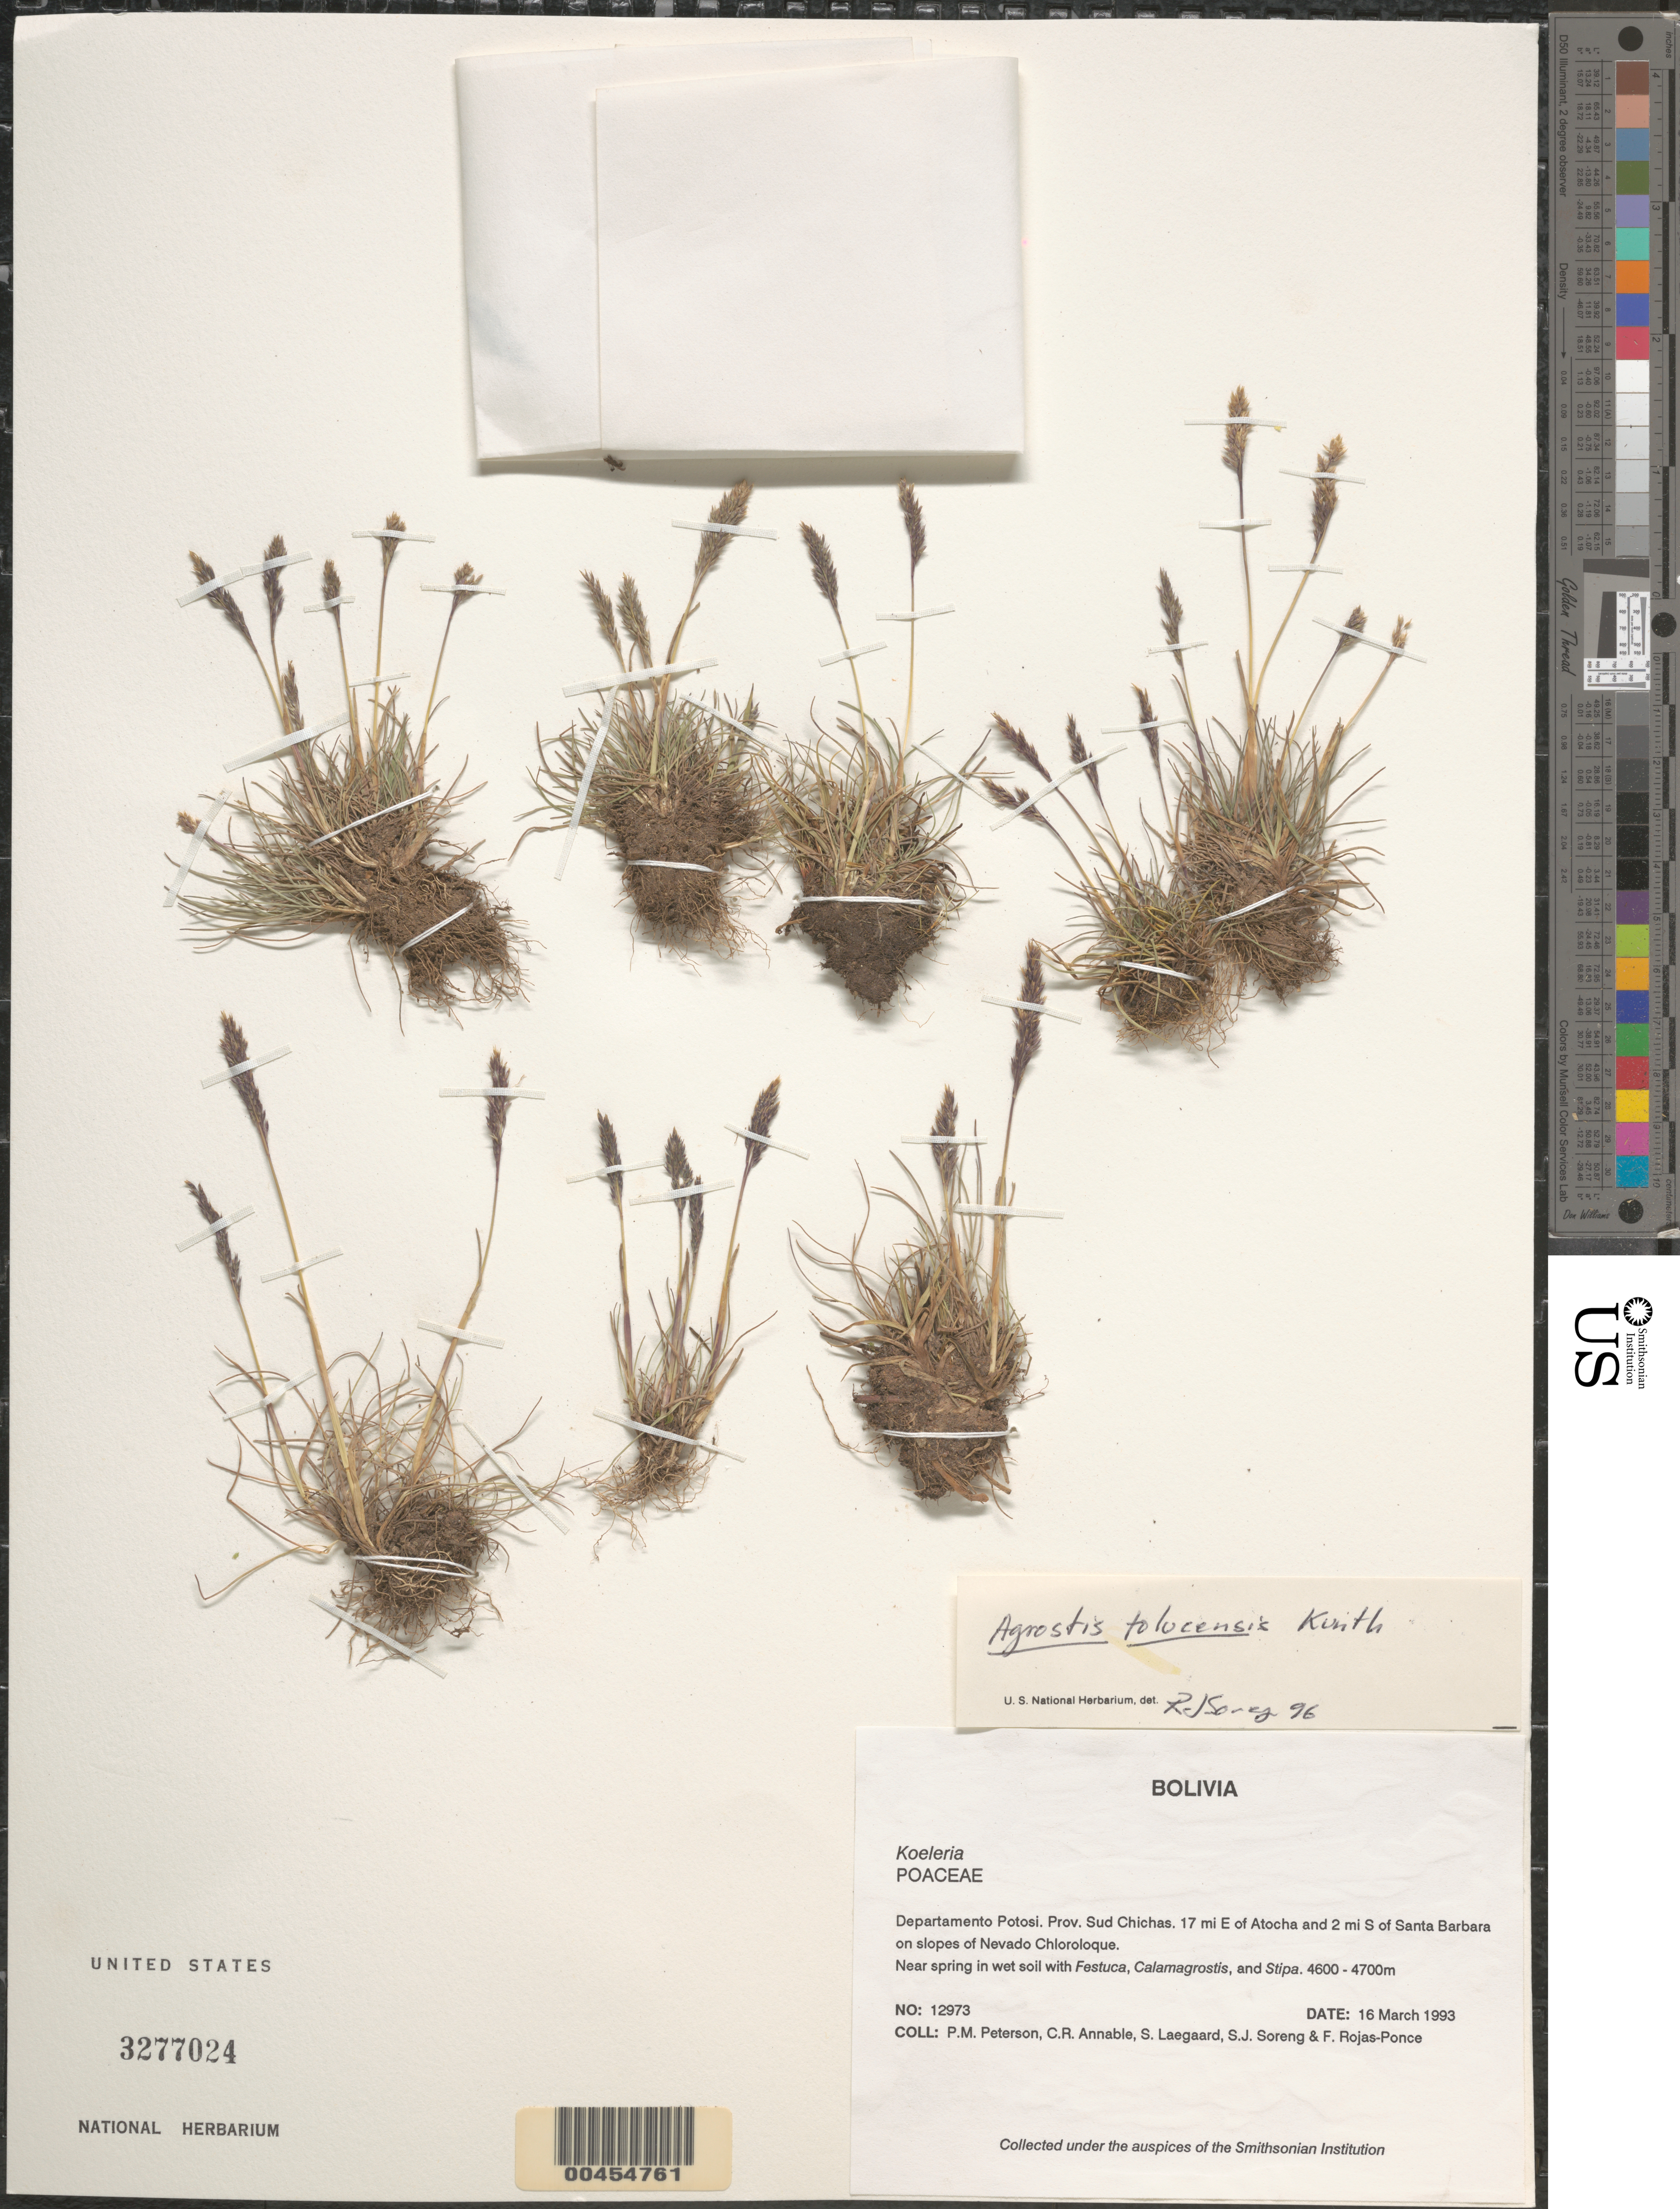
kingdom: Plantae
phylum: Tracheophyta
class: Liliopsida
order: Poales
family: Poaceae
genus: Agrostis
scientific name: Agrostis tolucensis Kunth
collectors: P. M. Peterson, C. R. Annable, S. Lægaard, R. J. Soreng & F. Rojas-Ponce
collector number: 12973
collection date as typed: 16 Mar 1993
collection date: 1993-03-16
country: Bolivia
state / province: Potosí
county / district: Sud Chichas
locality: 17 mi E of Atocha and 2 mi S of Santa Barbara on slopes of Nevada Chloroloque.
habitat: Near spring in wet soil with Festuca, Calamagrostis, and Stipa.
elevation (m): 4600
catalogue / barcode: US 3277024